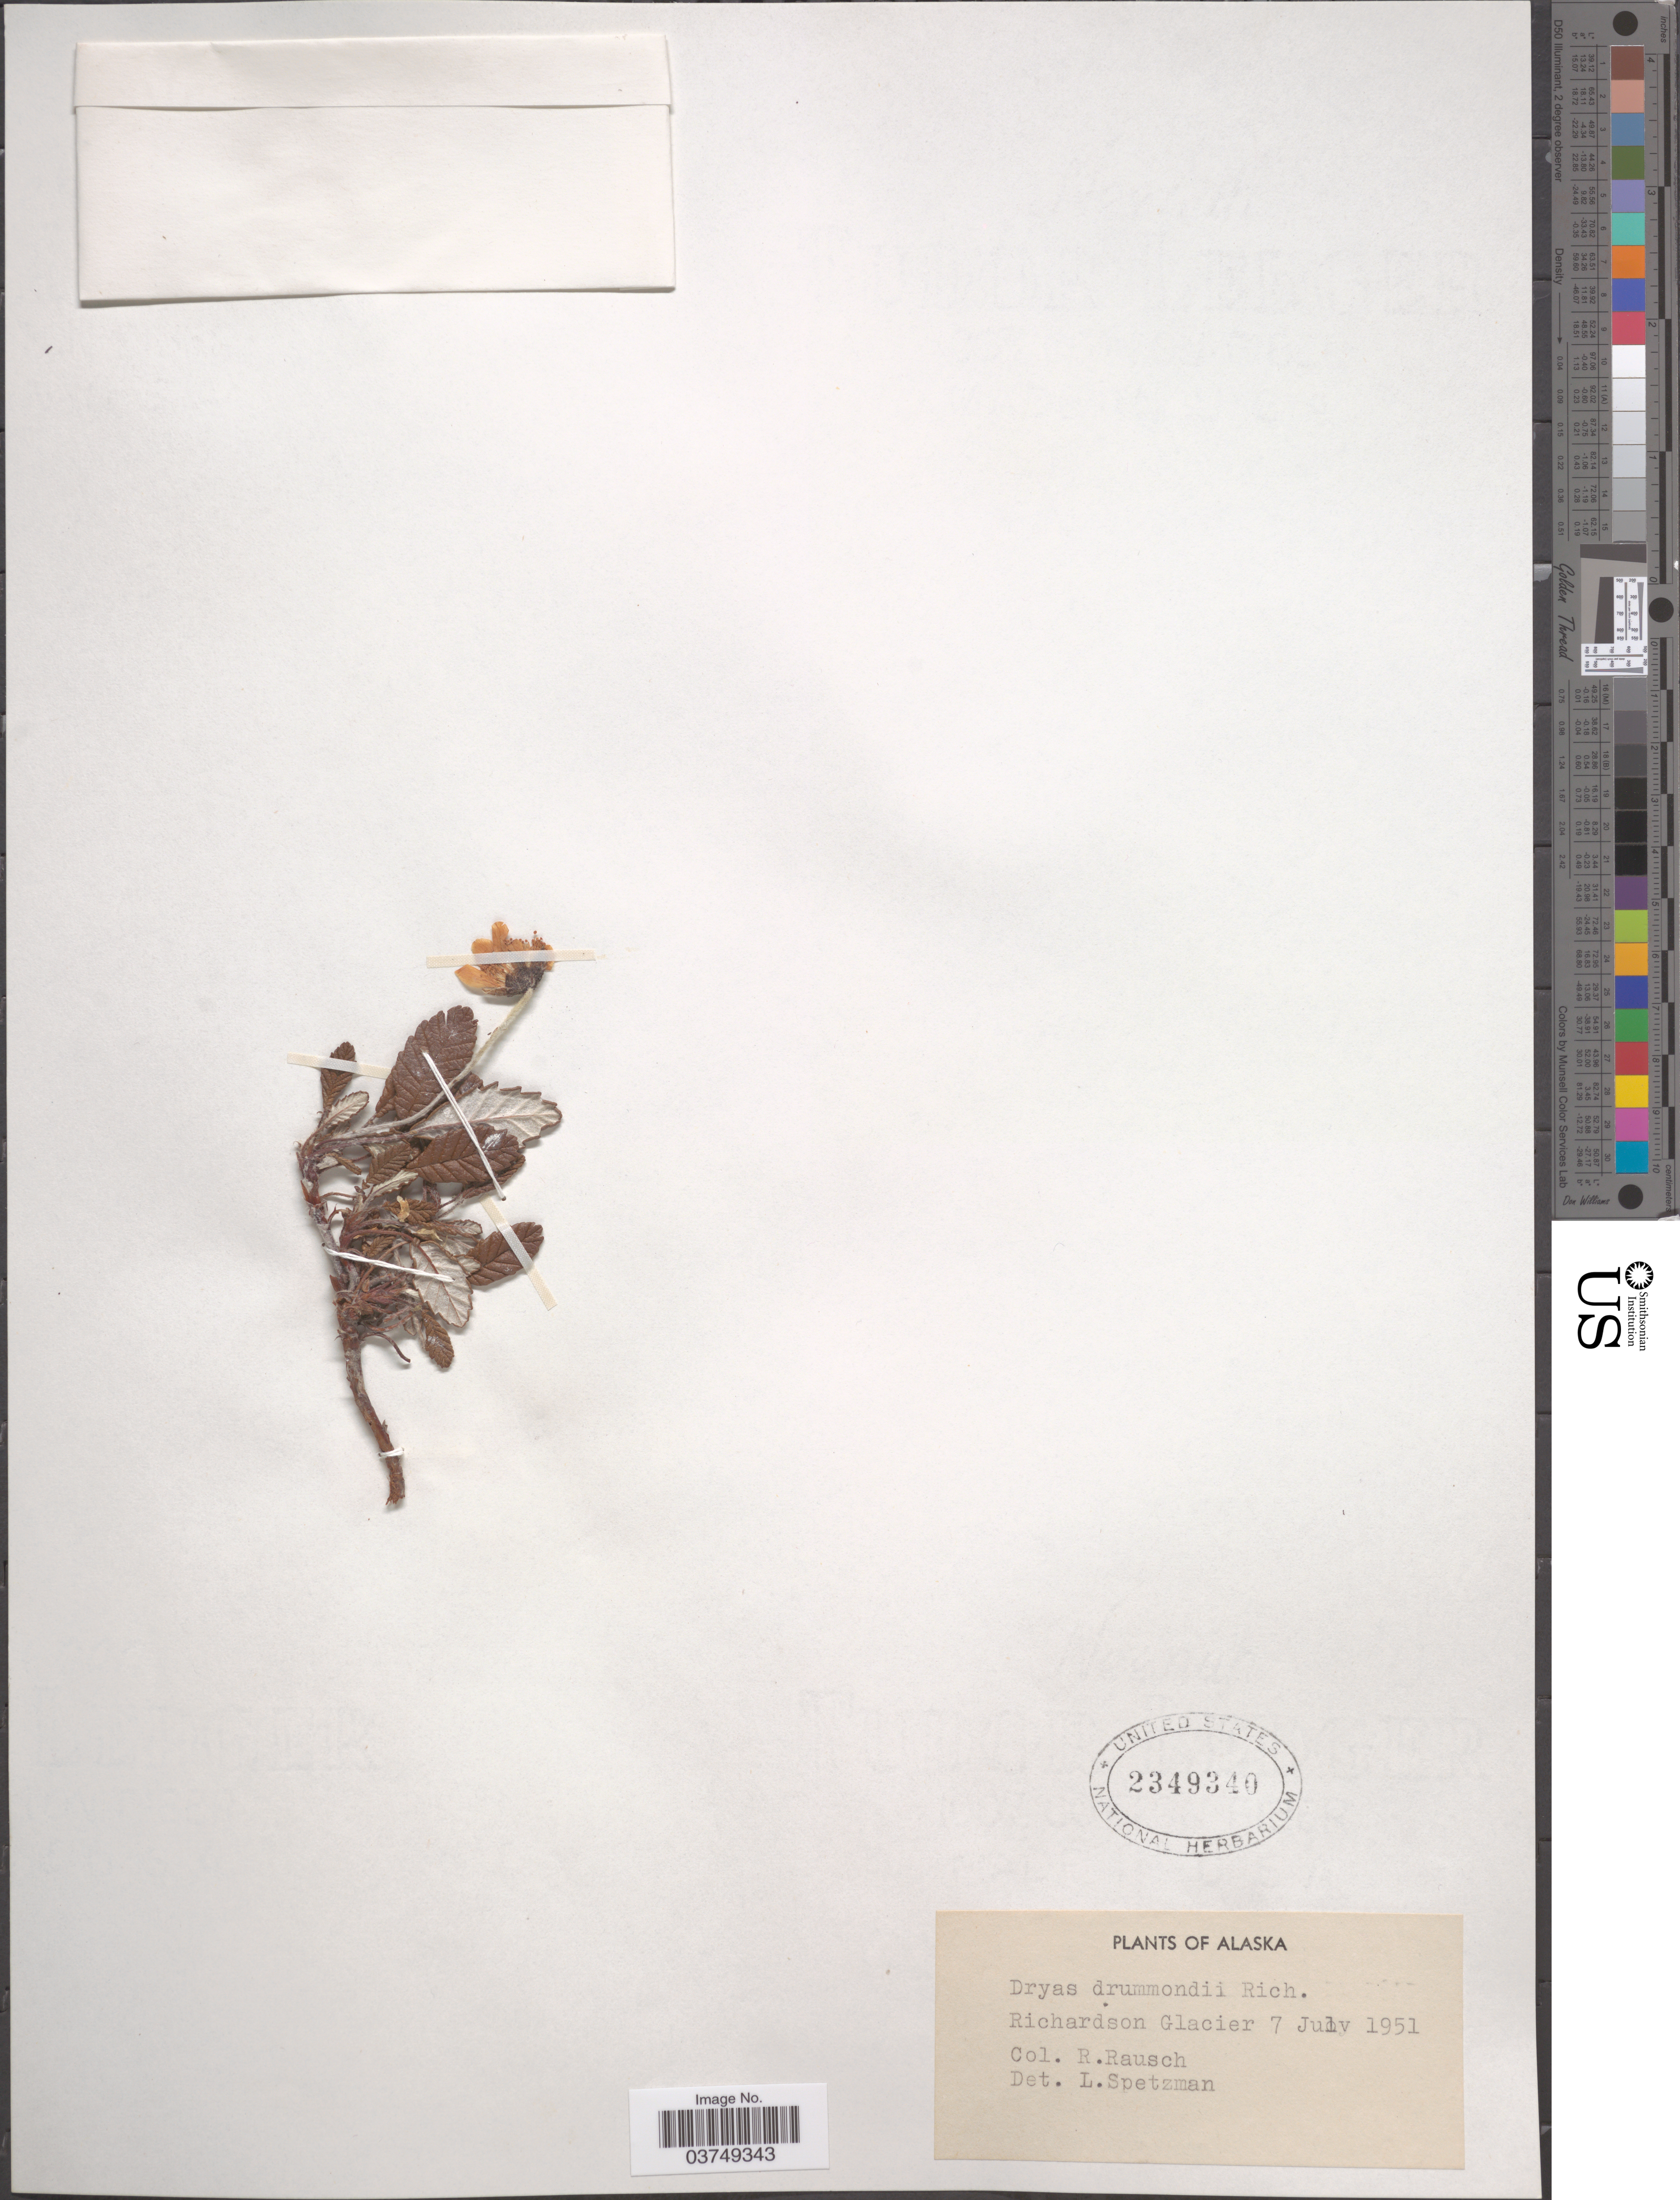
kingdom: Plantae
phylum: Tracheophyta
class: Magnoliopsida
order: Rosales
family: Rosaceae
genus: Dryas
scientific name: Dryas drummondii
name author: Hook. & Richardson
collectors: R. Rausch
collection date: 1951-07-07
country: United States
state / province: Alaska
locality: Richardson Glacier.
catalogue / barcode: US 2349340